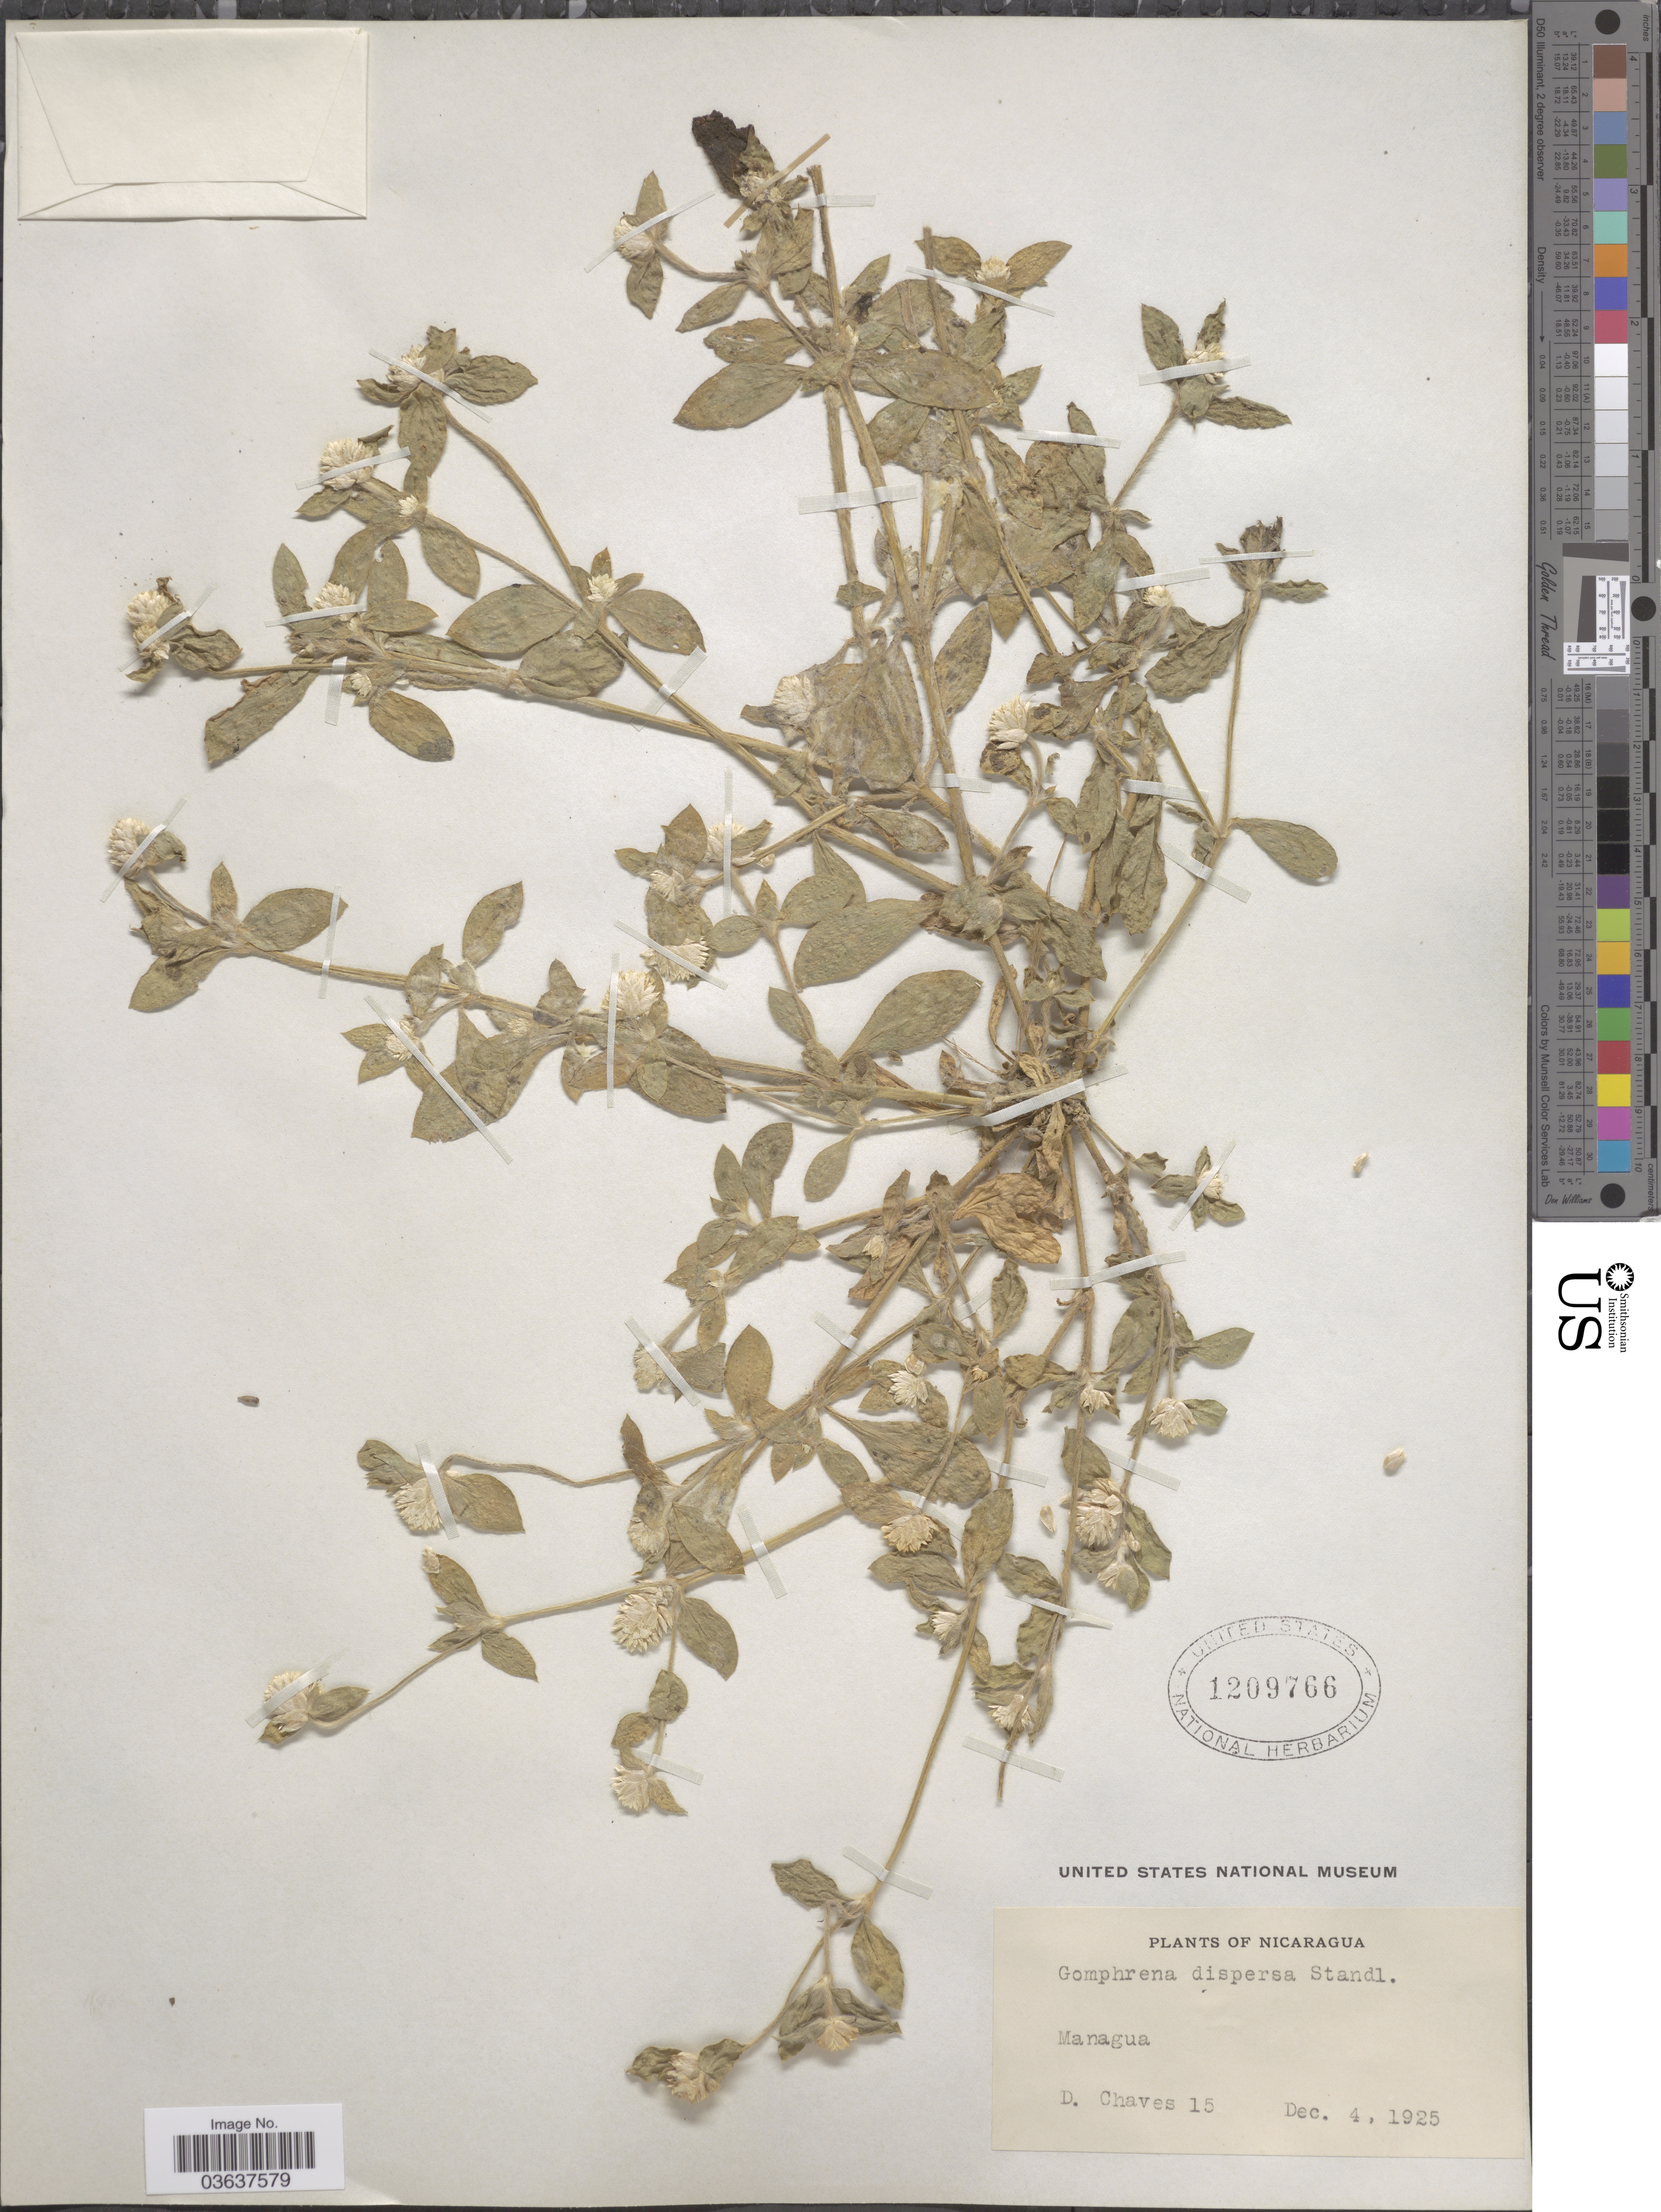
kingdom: Plantae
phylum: Tracheophyta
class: Magnoliopsida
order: Caryophyllales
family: Amaranthaceae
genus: Gomphrena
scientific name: Gomphrena dispersa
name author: Standl.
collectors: D. Chaves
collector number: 15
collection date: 1925-12-04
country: Nicaragua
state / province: Managua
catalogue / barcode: US 1209766